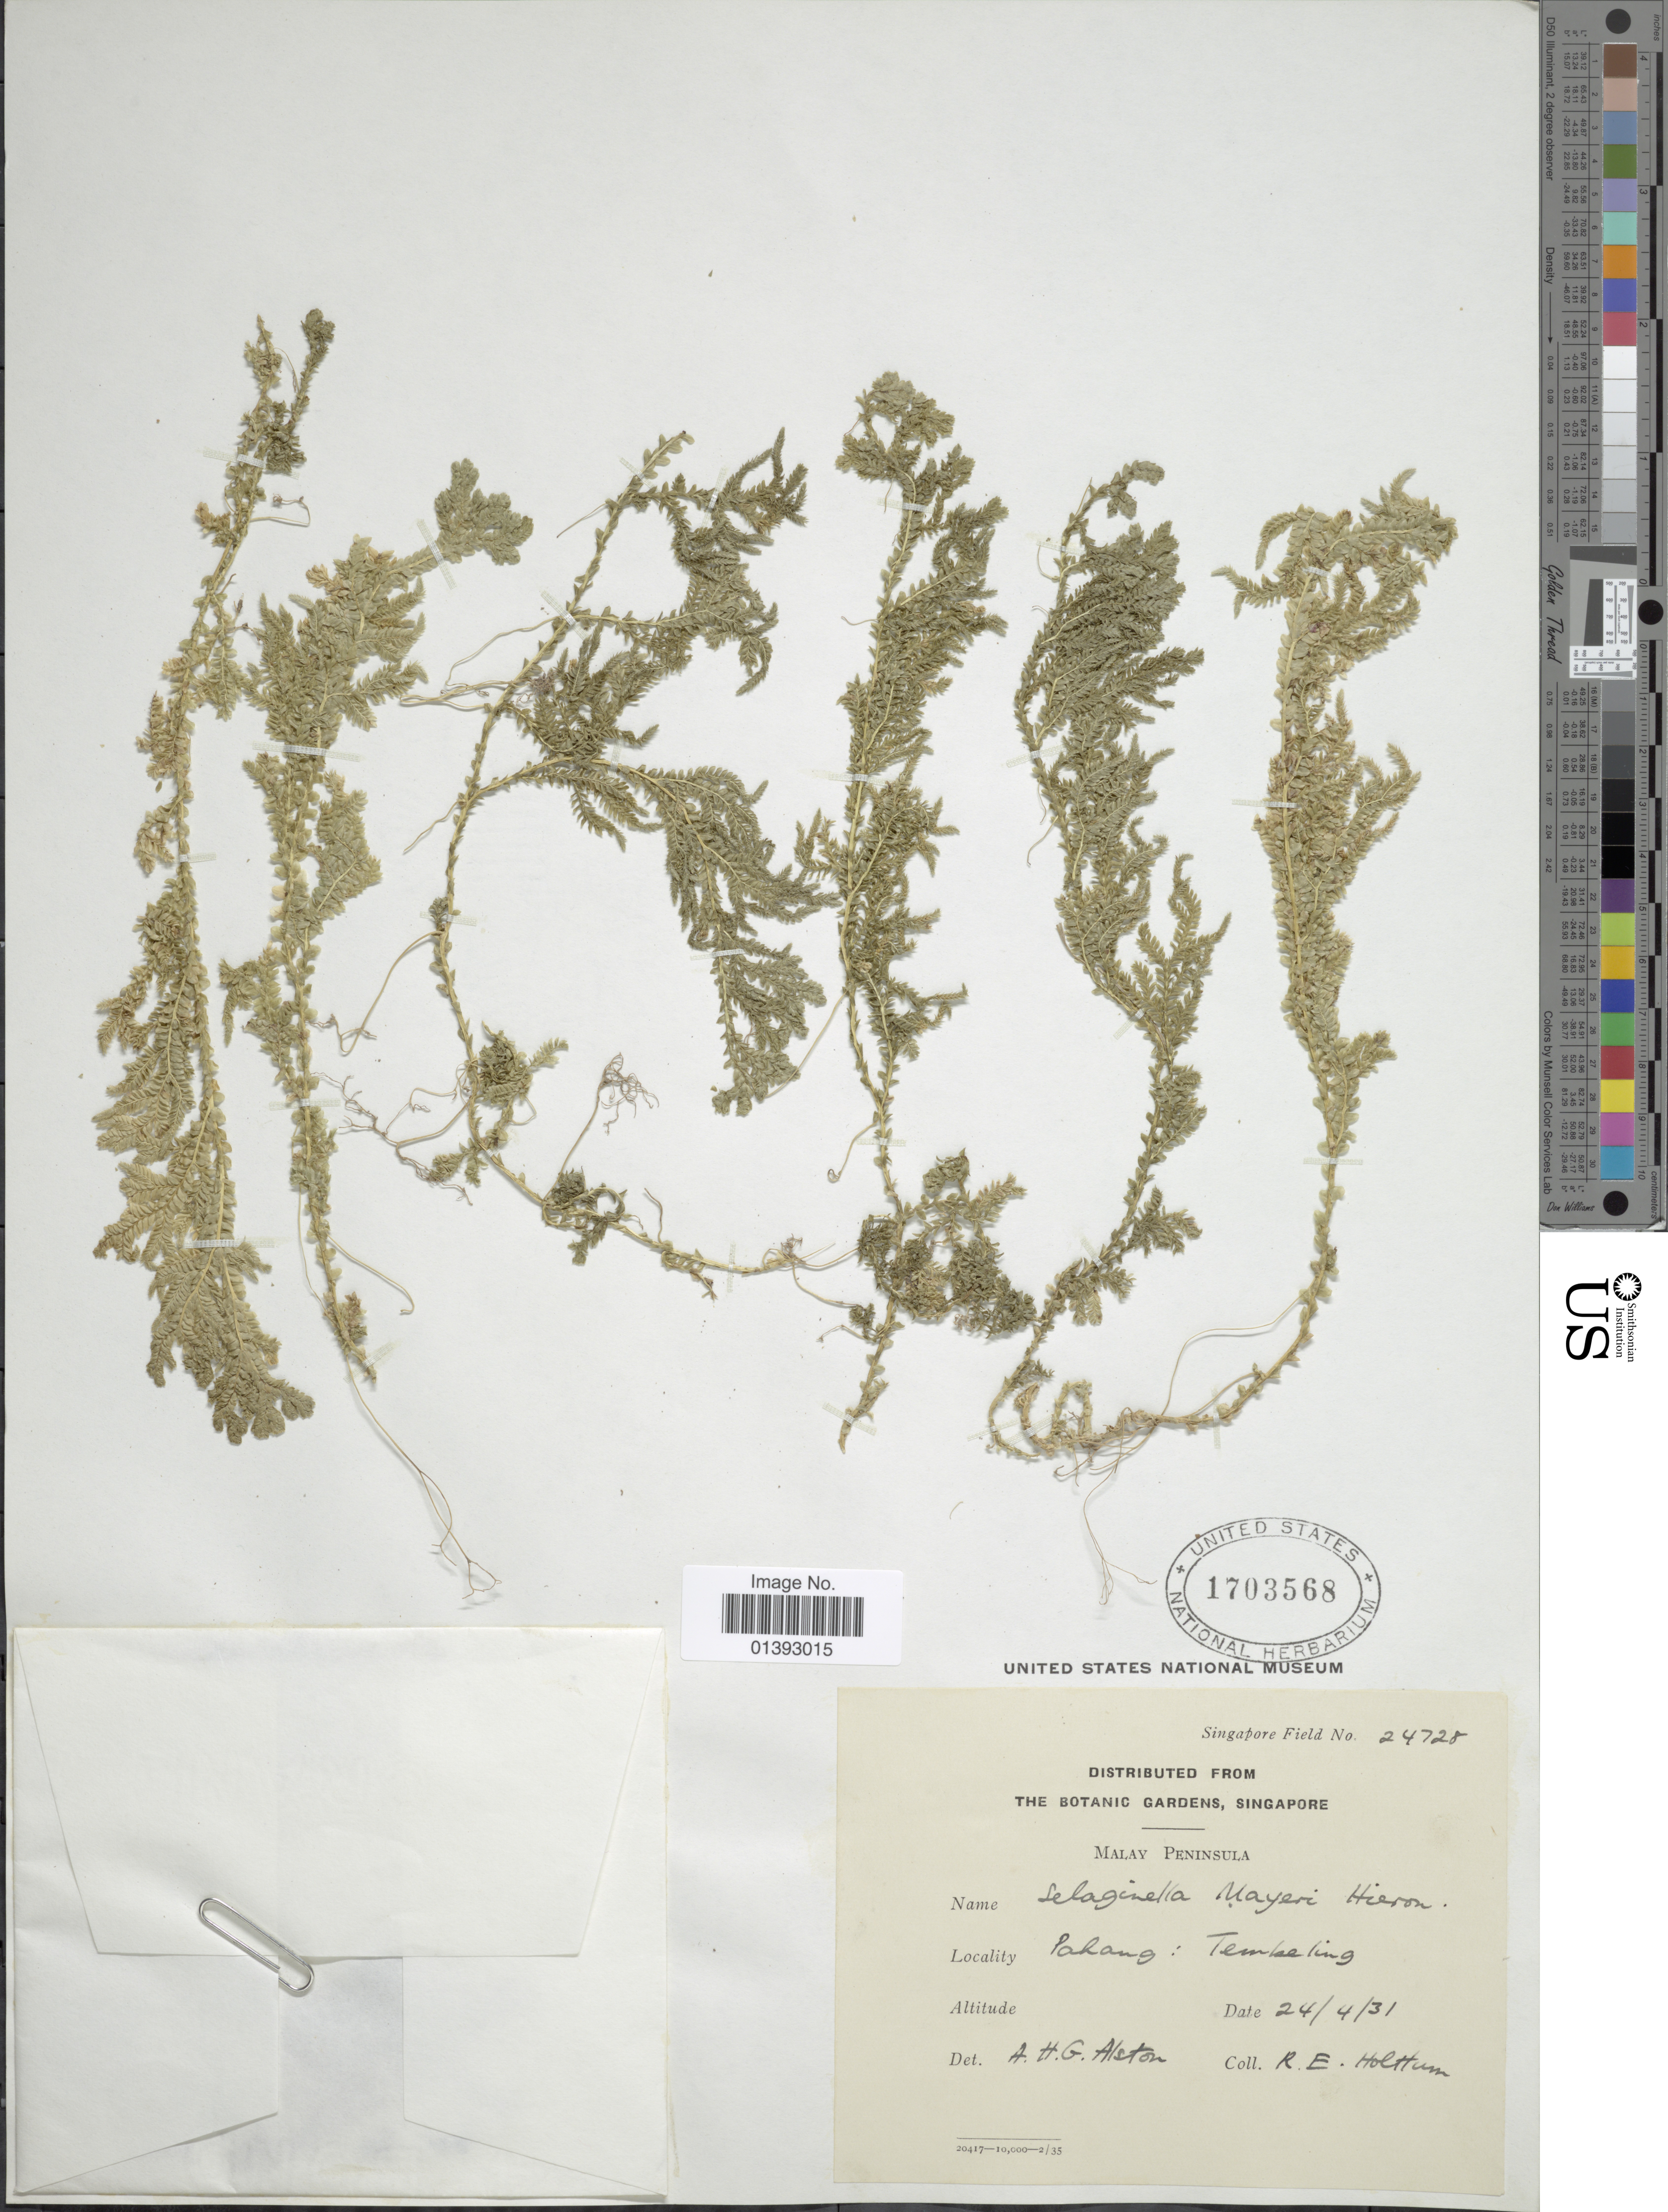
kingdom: Plantae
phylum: Tracheophyta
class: Lycopodiopsida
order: Selaginellales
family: Selaginellaceae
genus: Selaginella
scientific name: Selaginella mayeri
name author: Hieron.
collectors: R. E. Holttum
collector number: Singapore Field 24728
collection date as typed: Transcribed d/m/y: 24/4/31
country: Malaysia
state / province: Pahang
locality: Tembeling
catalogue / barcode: US 1703568